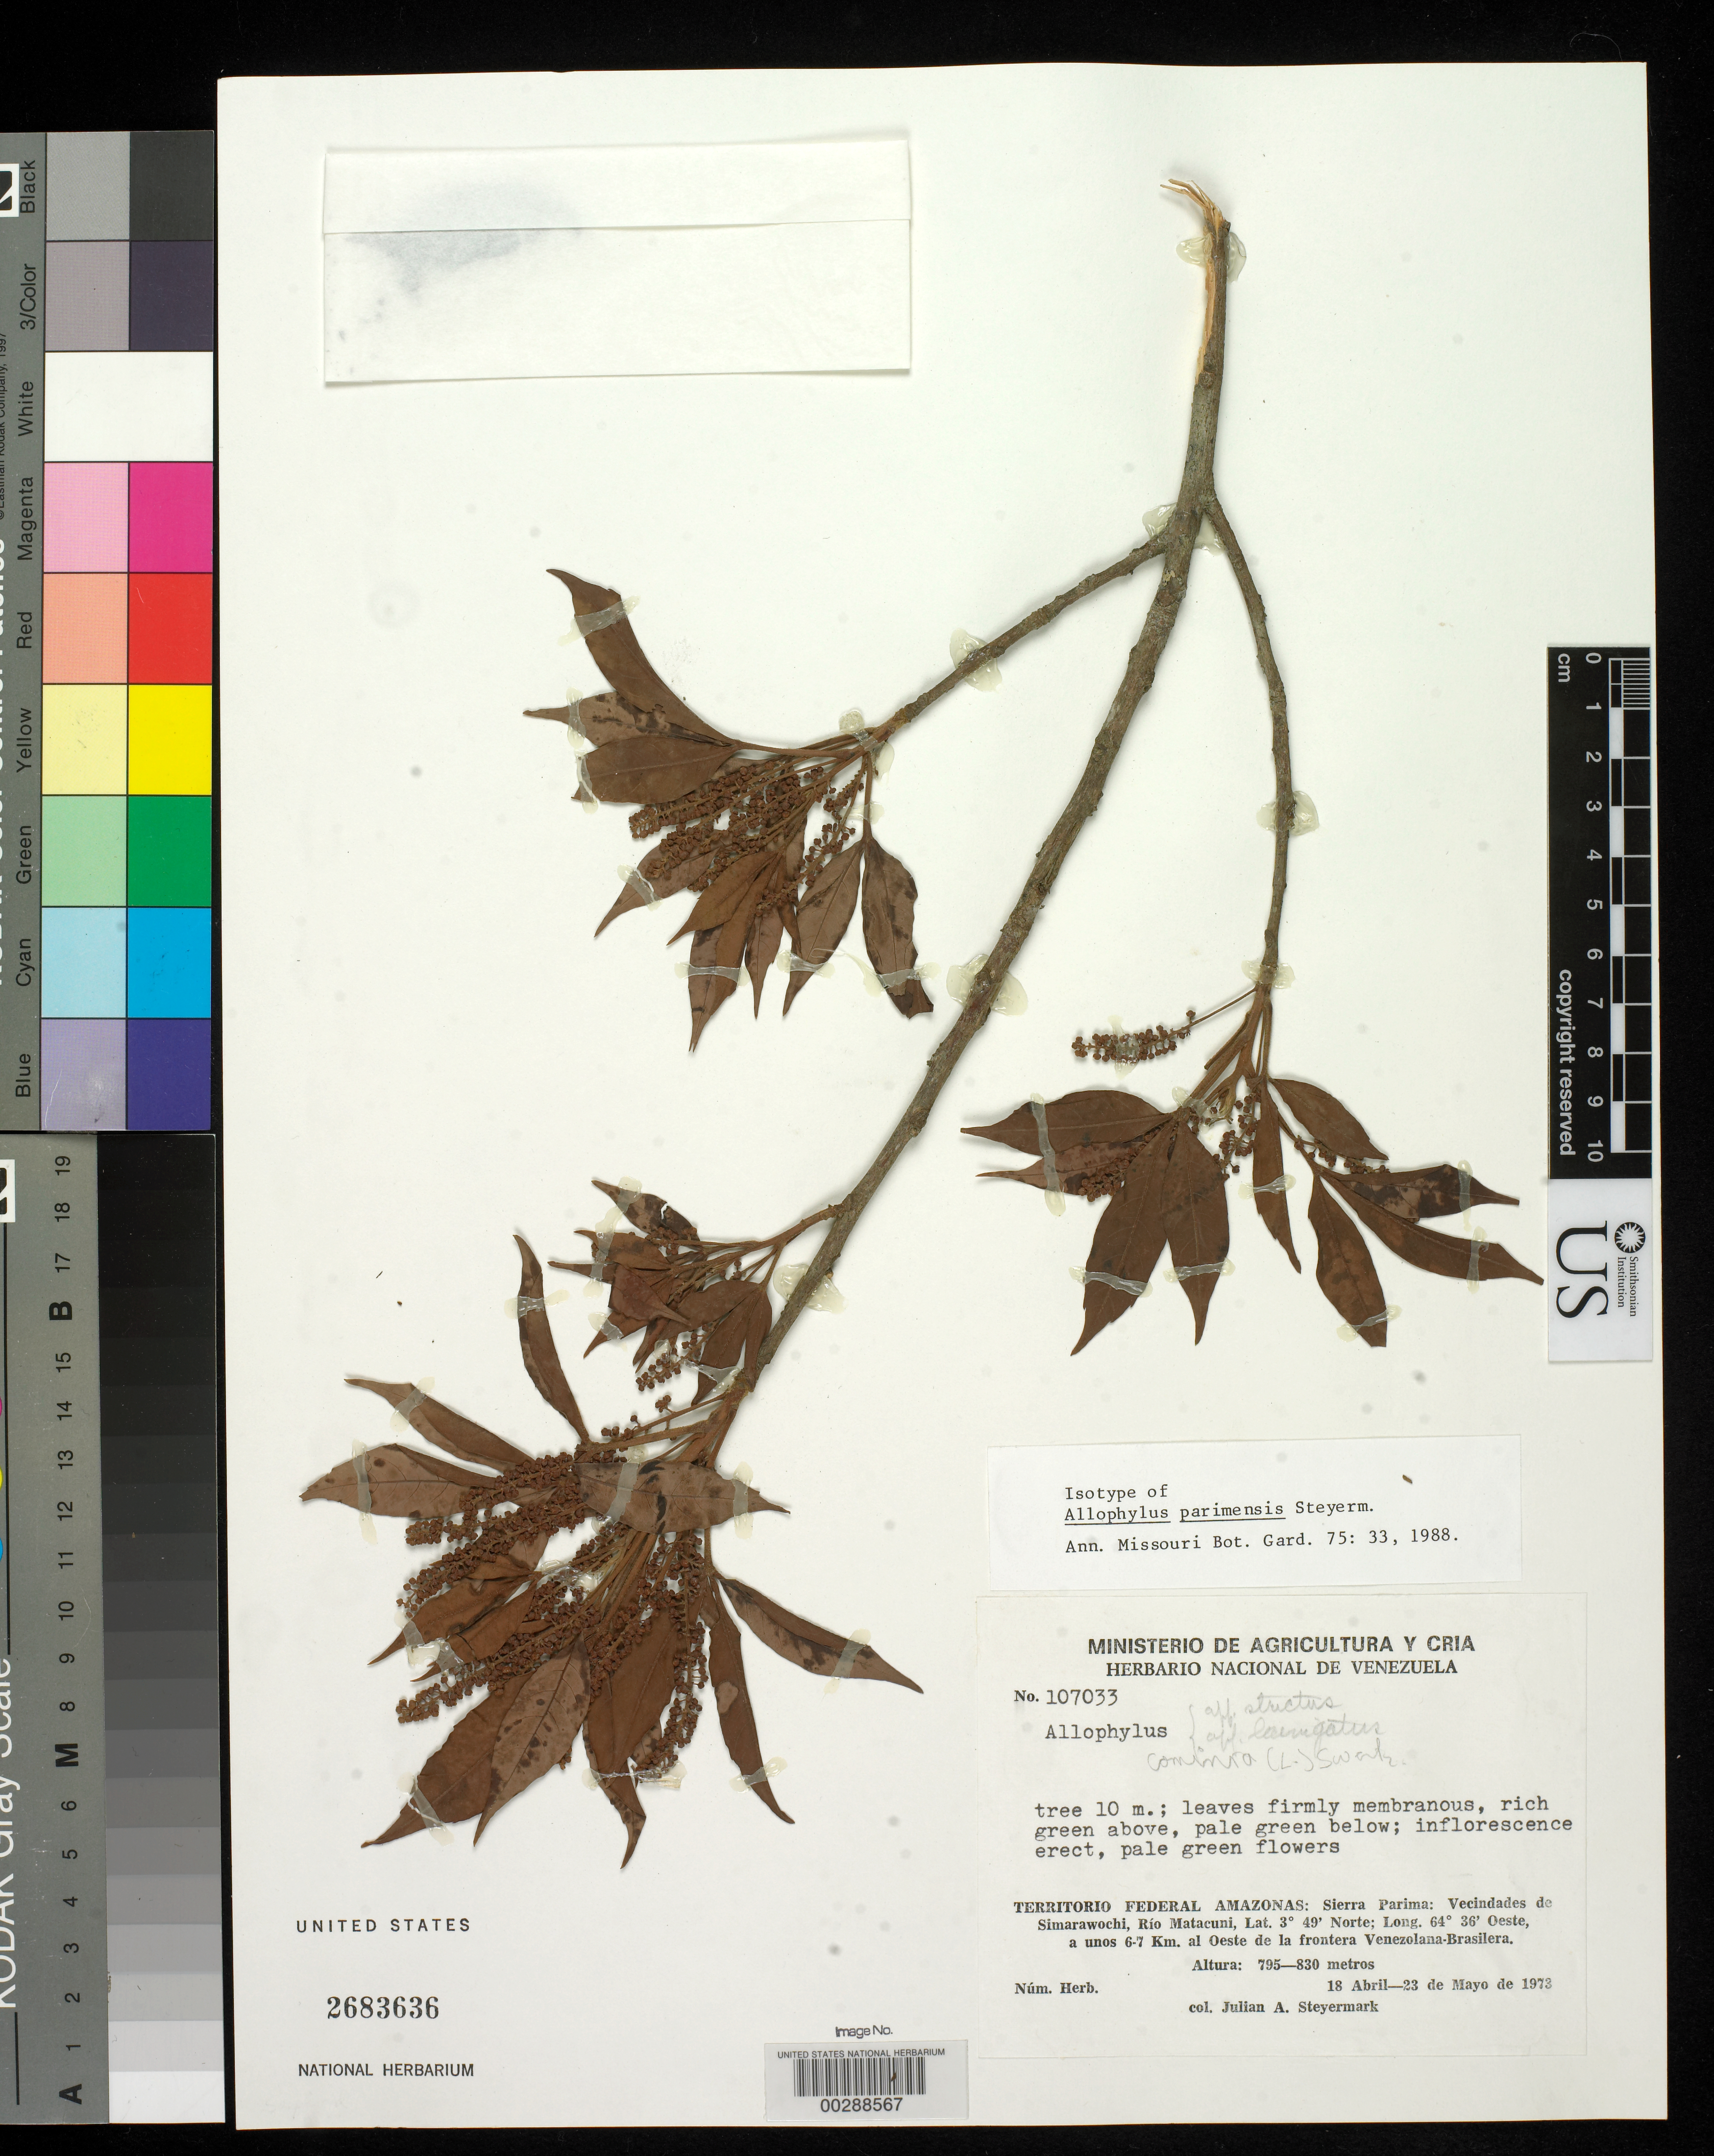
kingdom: Plantae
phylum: Tracheophyta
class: Magnoliopsida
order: Sapindales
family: Sapindaceae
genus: Allophylus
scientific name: Allophylus parimensis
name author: Steyerm.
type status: Isotype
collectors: J. Steyermark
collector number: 107033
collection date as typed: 18 Apr 1973 to 23 May 1973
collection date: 1973-04-18/1973-05-23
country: Venezuela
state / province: Distrito Federal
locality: Sierra Parima, vicinity of Simarawochi, Rio Matacuni, W, 6-7 km W of Venezueluan - Brazilian border.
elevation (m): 795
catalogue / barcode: US 2683636